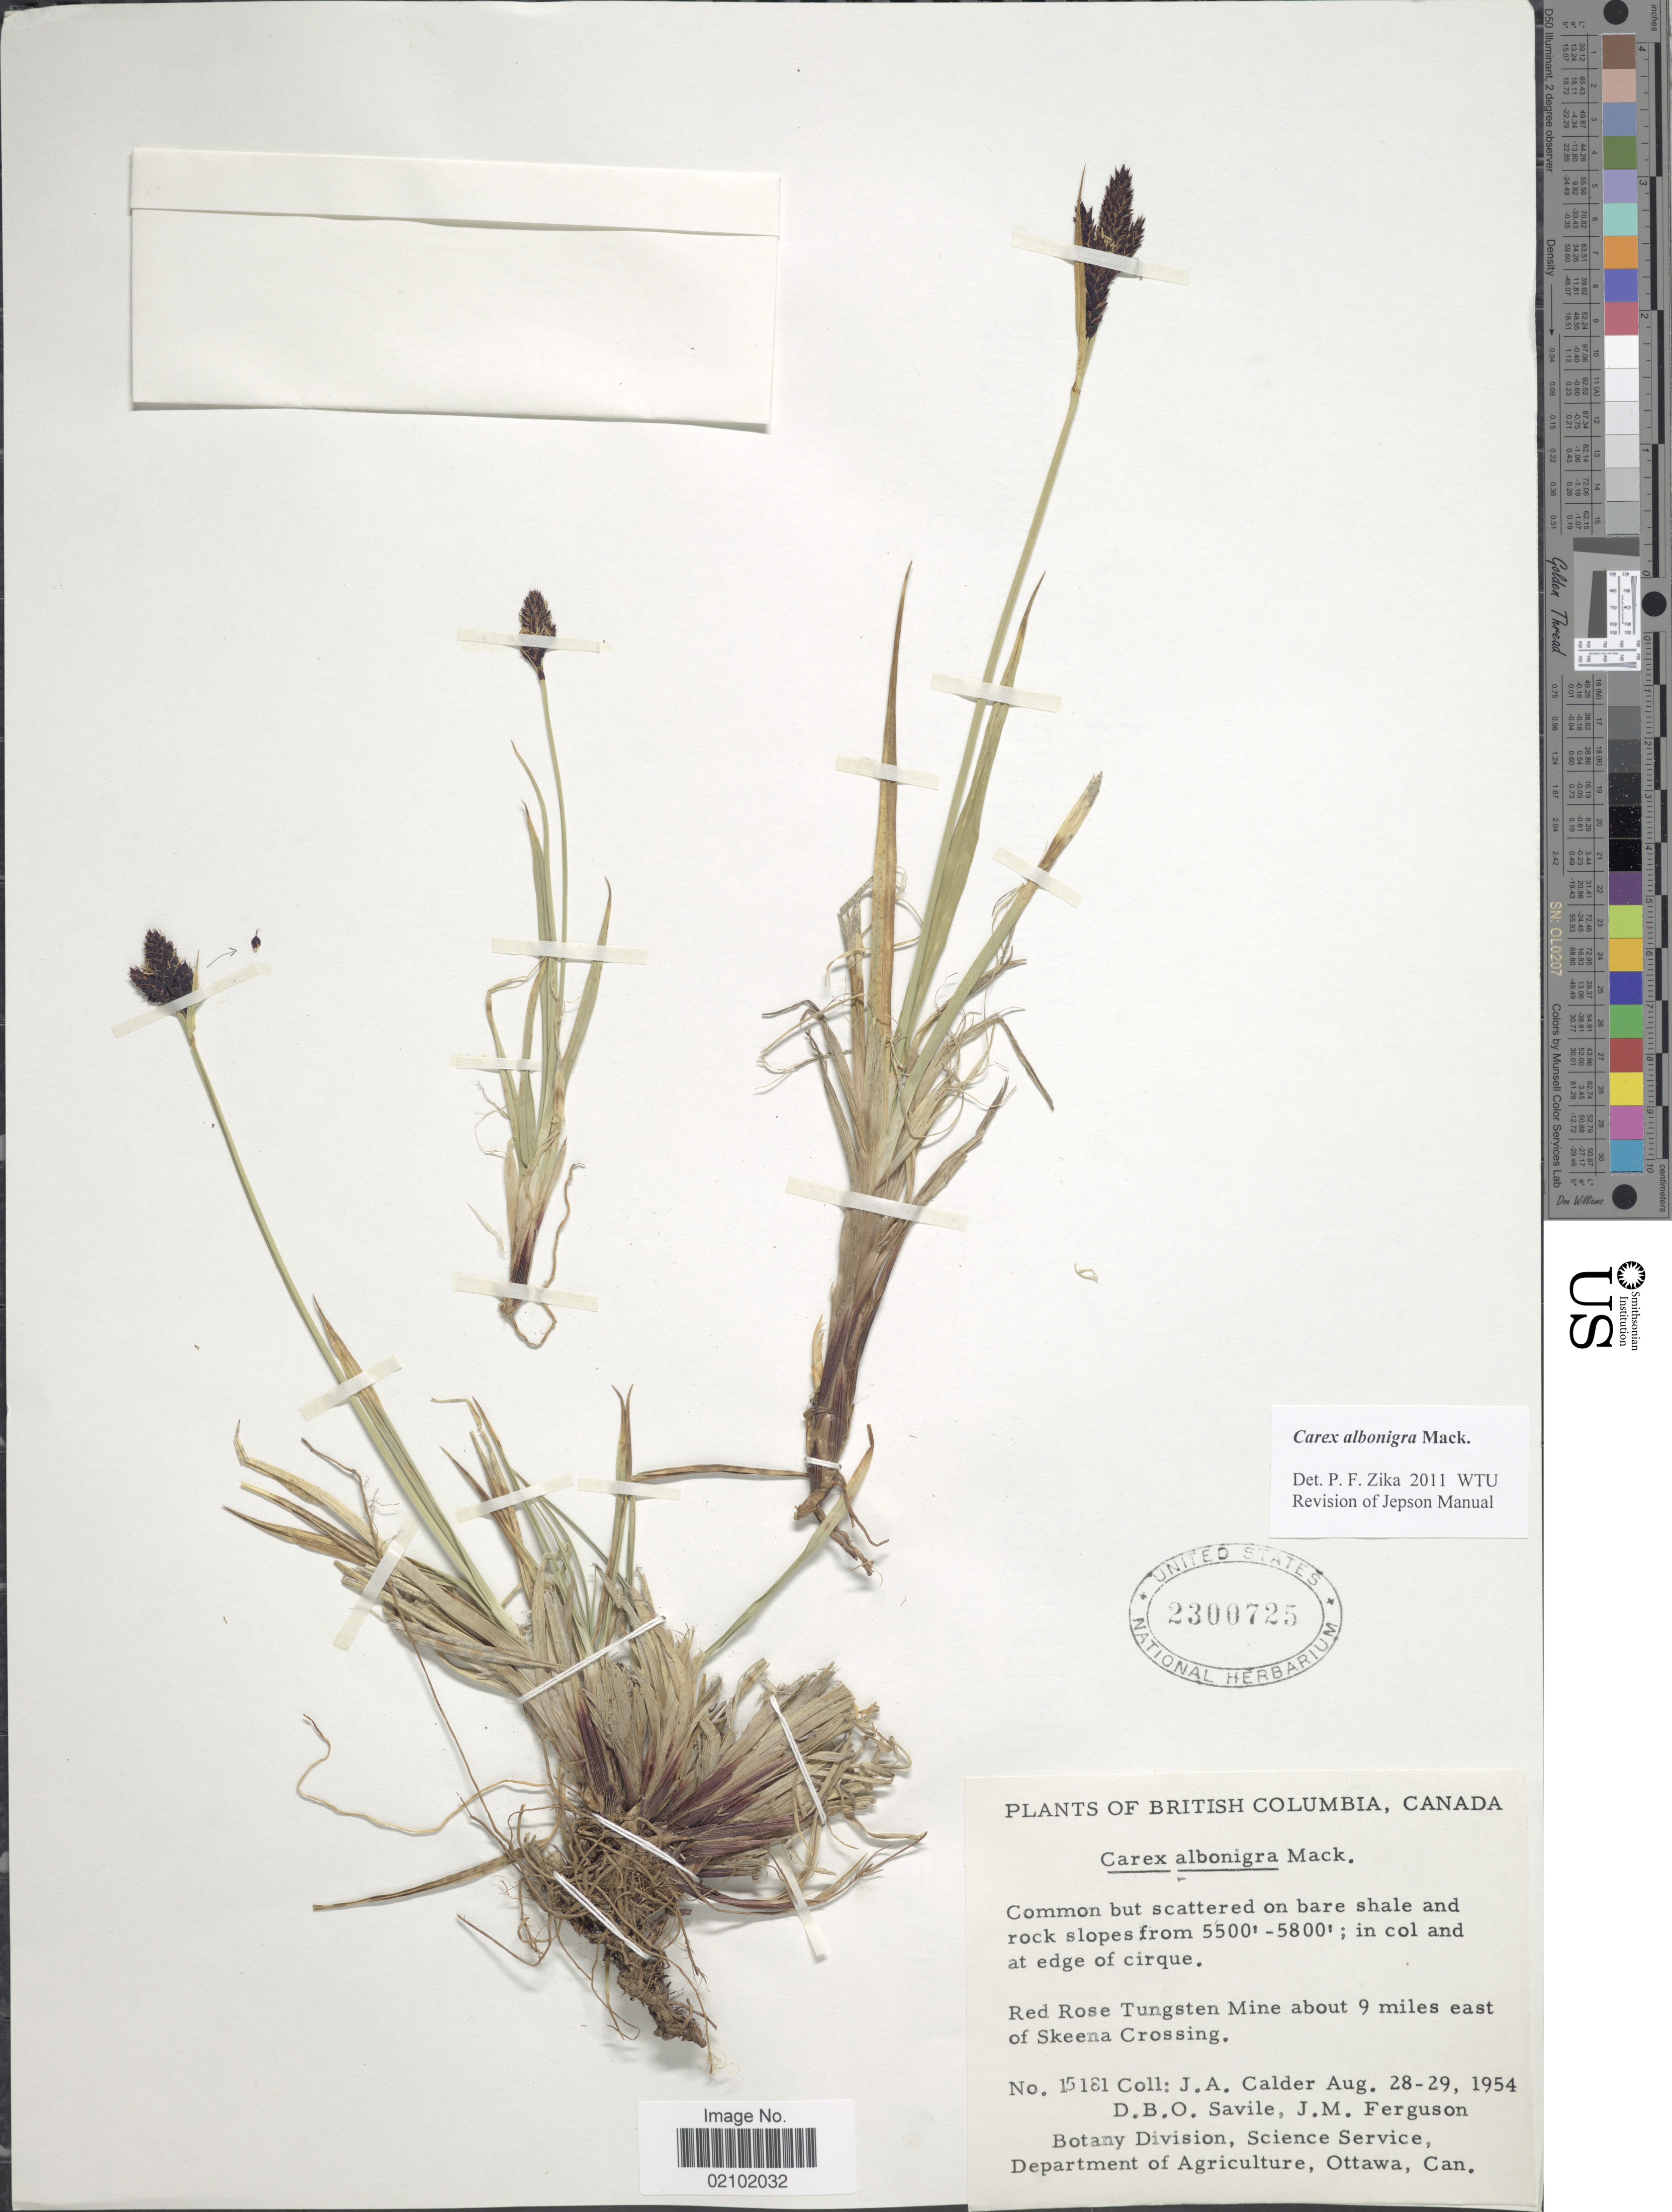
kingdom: Plantae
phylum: Tracheophyta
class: Liliopsida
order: Poales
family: Cyperaceae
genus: Carex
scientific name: Carex albonigra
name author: Mack.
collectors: J. A. Calder, D. Savile & J. M. Ferguson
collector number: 15181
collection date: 1954-08-28/1954-08-29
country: Canada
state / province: British Columbia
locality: Red Rose Tungsten Mine about 9 miles east of Skeena Crossing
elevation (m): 1676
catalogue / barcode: US 2300725